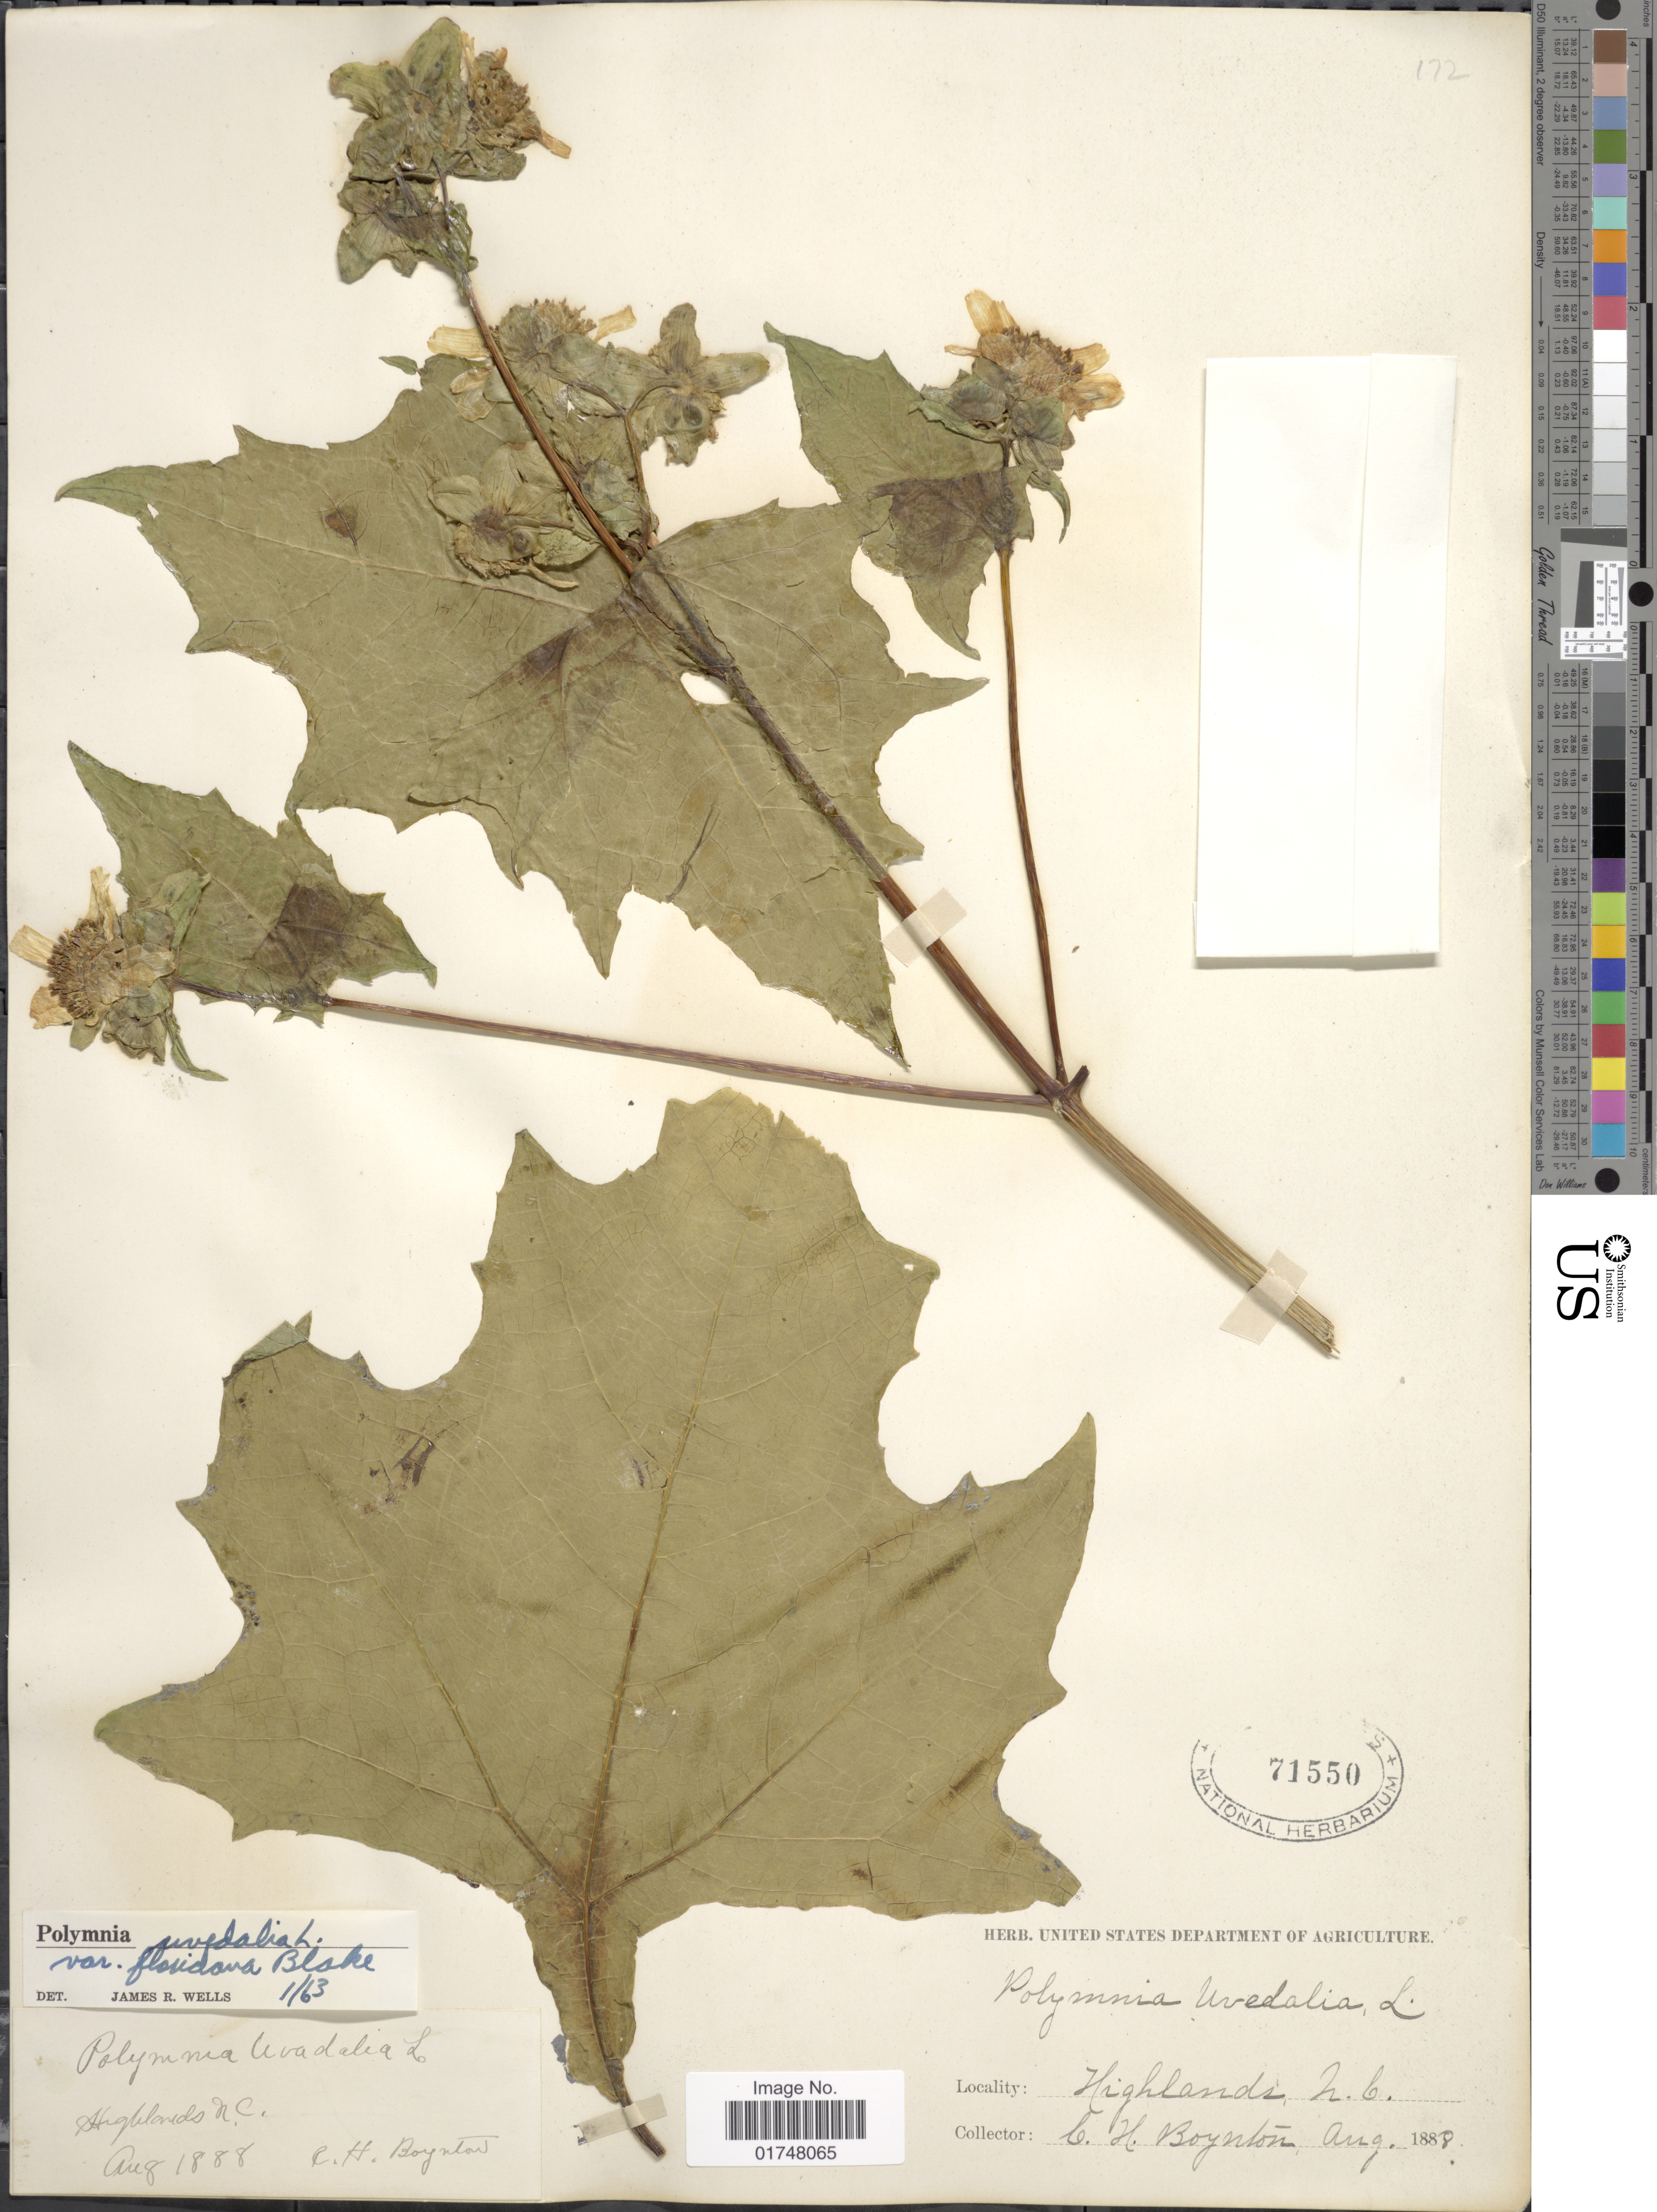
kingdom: Plantae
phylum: Tracheophyta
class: Magnoliopsida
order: Asterales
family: Asteraceae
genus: Smallanthus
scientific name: Smallanthus uvedalia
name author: (L.) Mack. ex Mack.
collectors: C. Boynton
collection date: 1888-08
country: United States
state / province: North Carolina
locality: Highlands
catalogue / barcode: US 71550